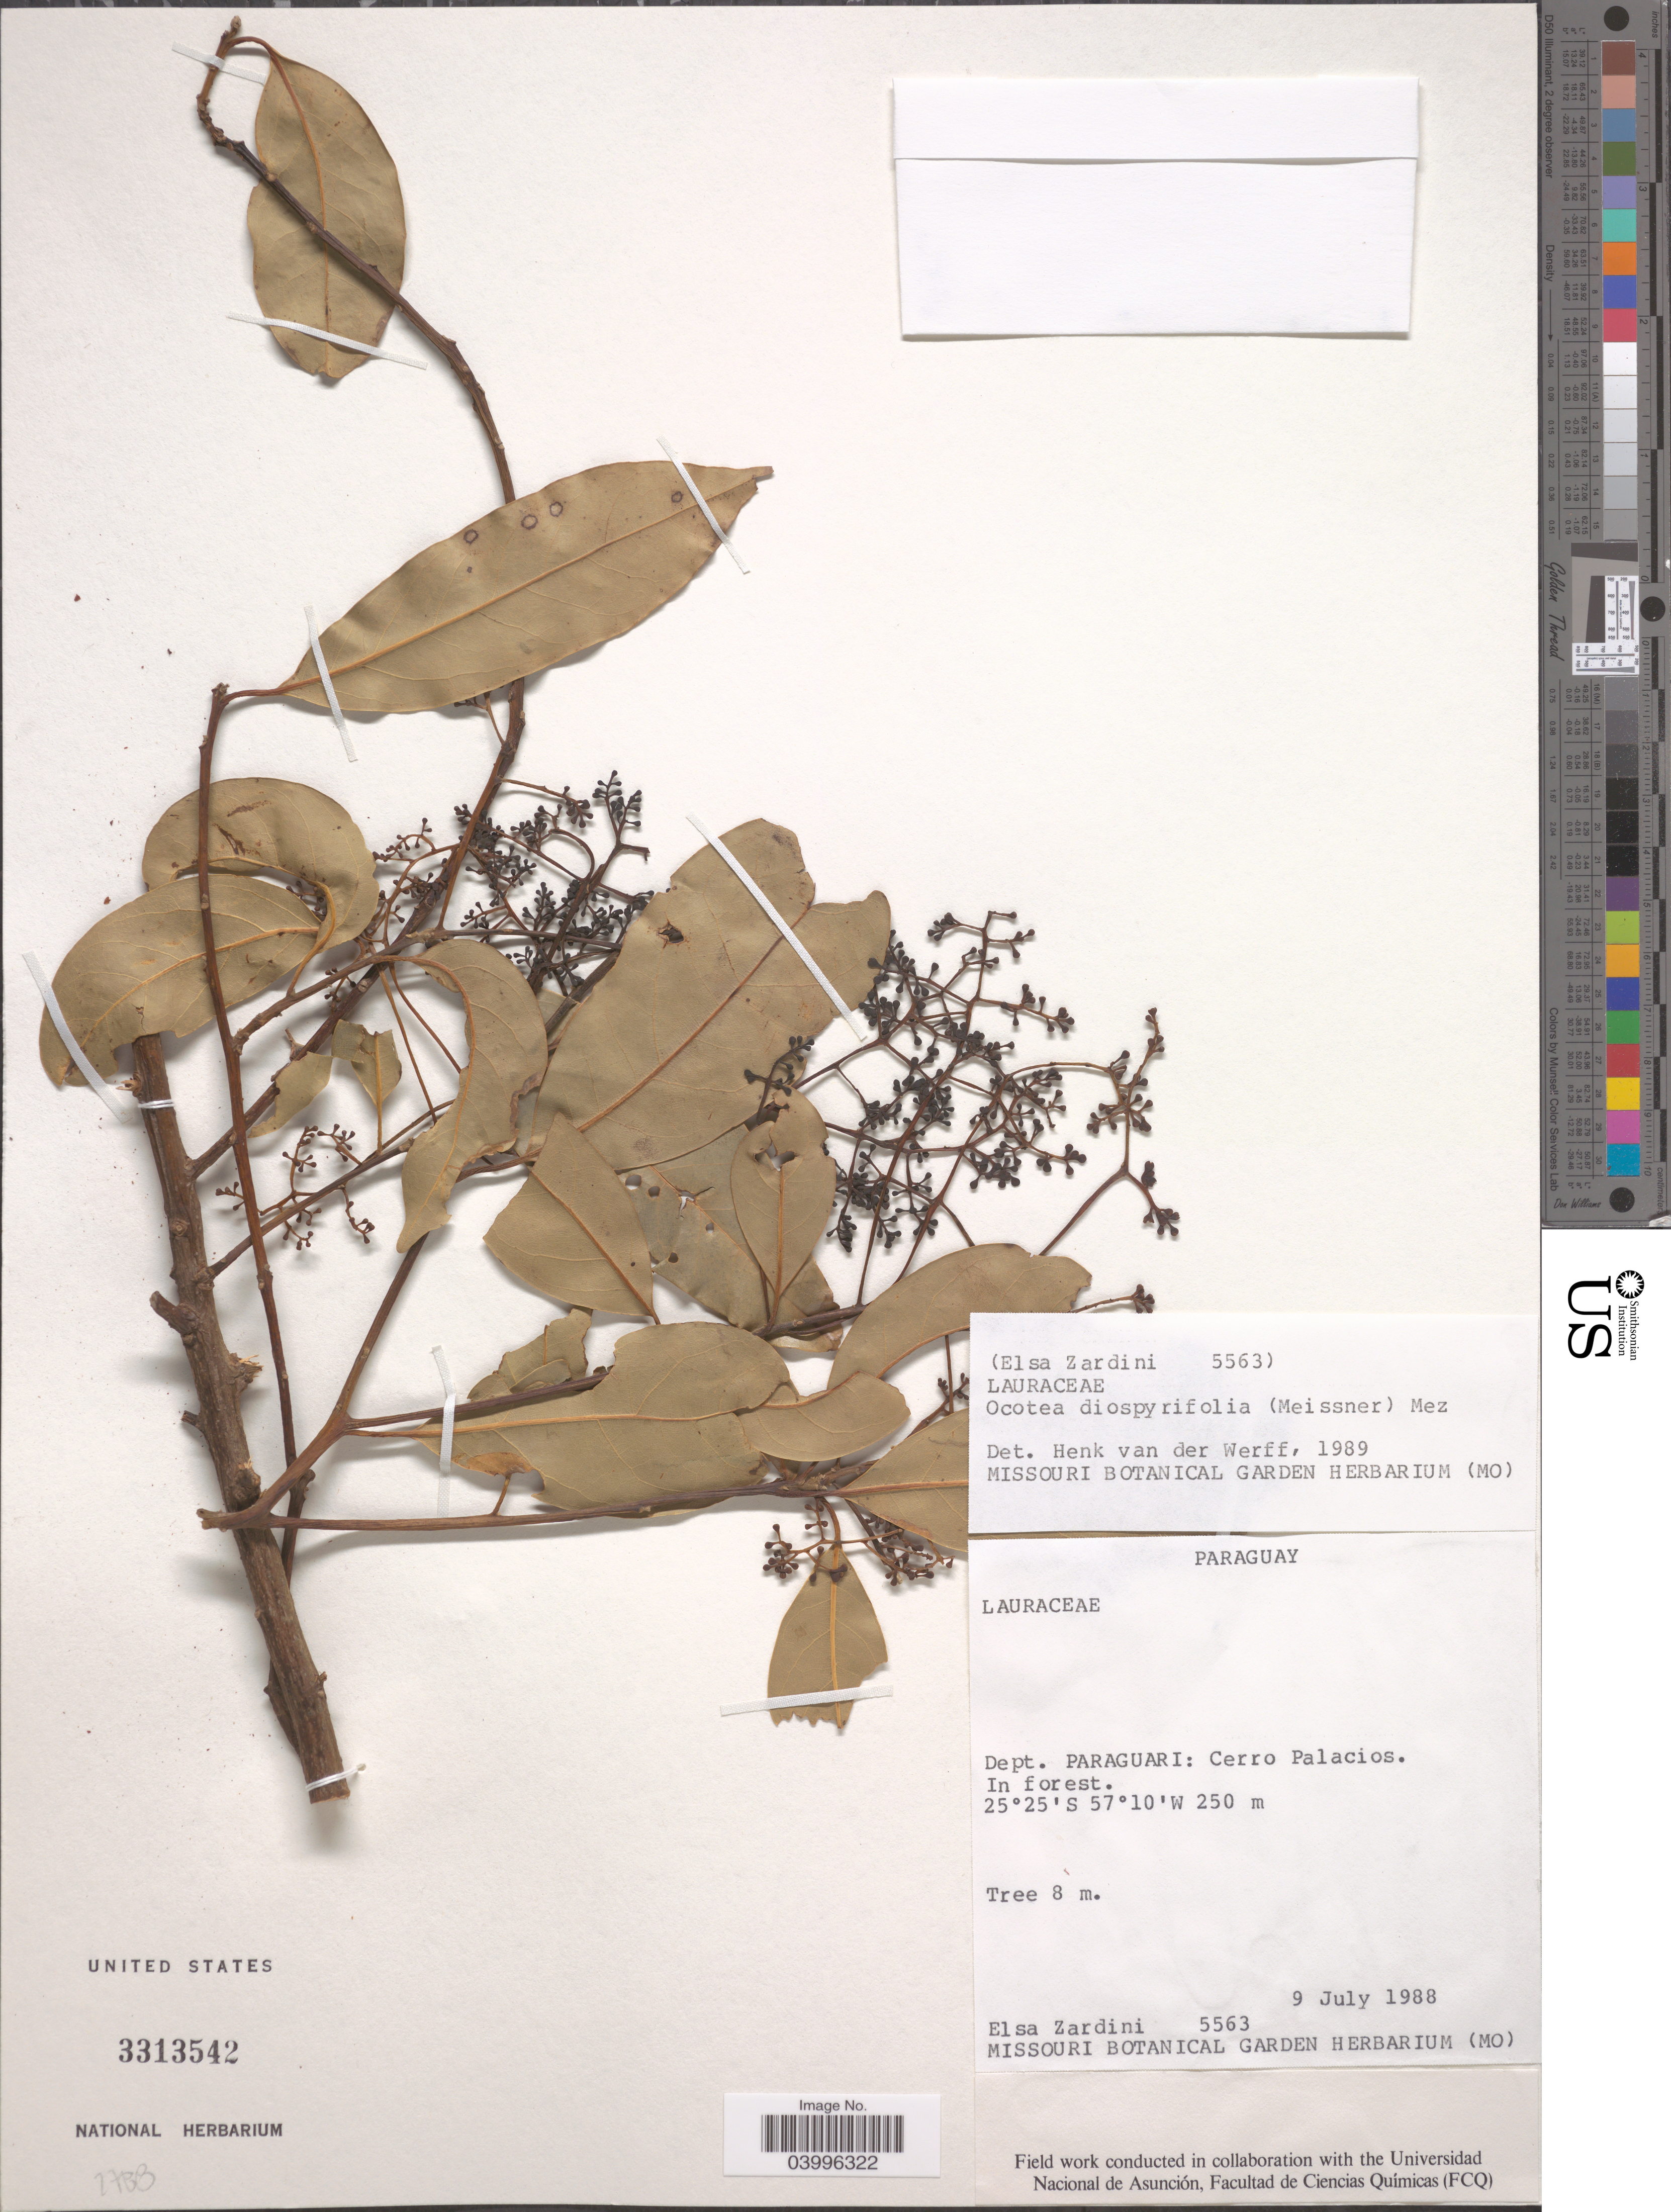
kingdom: Plantae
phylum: Tracheophyta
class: Magnoliopsida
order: Laurales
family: Lauraceae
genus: Ocotea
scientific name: Ocotea diospyrifolia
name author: (Meisn.) Mez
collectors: E. M. Zardini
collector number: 5563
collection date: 1988-07-09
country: Paraguay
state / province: Paraguari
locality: Dept. Paraguari: Cerro Palacios.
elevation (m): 250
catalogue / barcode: US 3313542